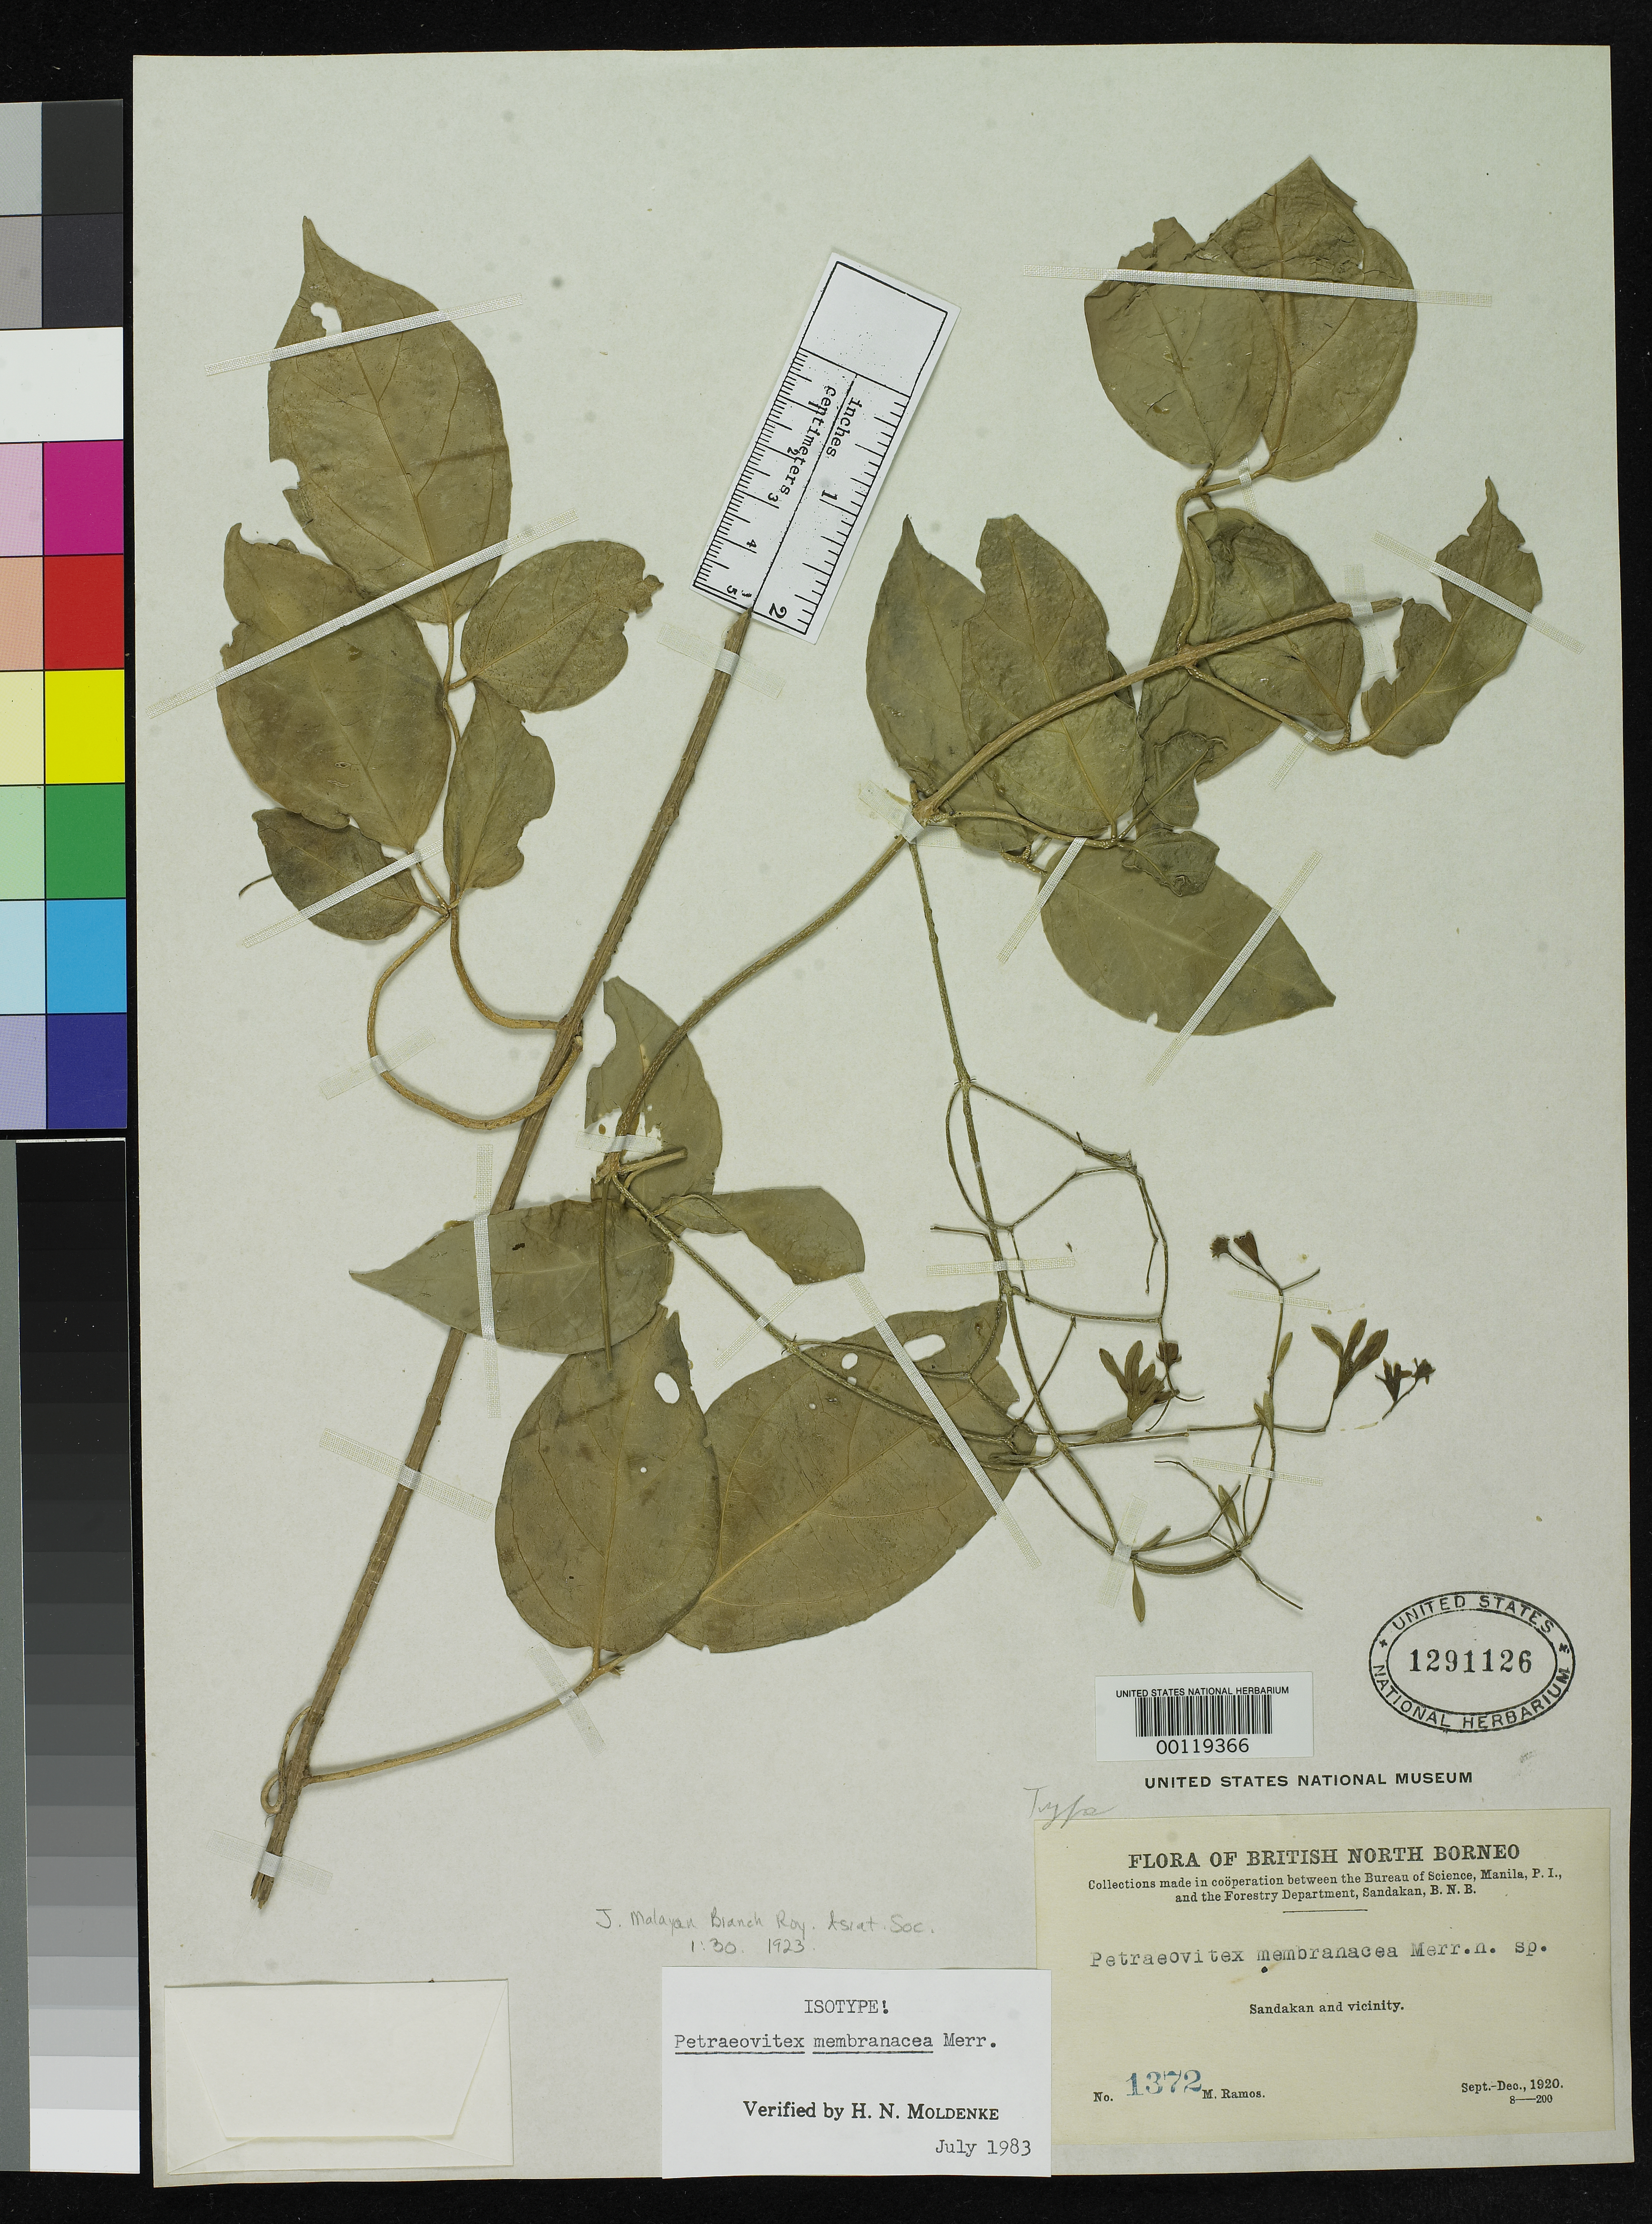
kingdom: Plantae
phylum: Tracheophyta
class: Magnoliopsida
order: Lamiales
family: Lamiaceae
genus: Petraeovitex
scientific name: Petraeovitex membranacea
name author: Merr.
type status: Isotype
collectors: M. Ramos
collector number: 1372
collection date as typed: Sep 1920 to -- Dec 1920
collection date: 1920-09/1920-12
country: Malaysia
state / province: Sabah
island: Borneo Island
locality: Sandakan and vicinity.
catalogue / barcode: US 1291126